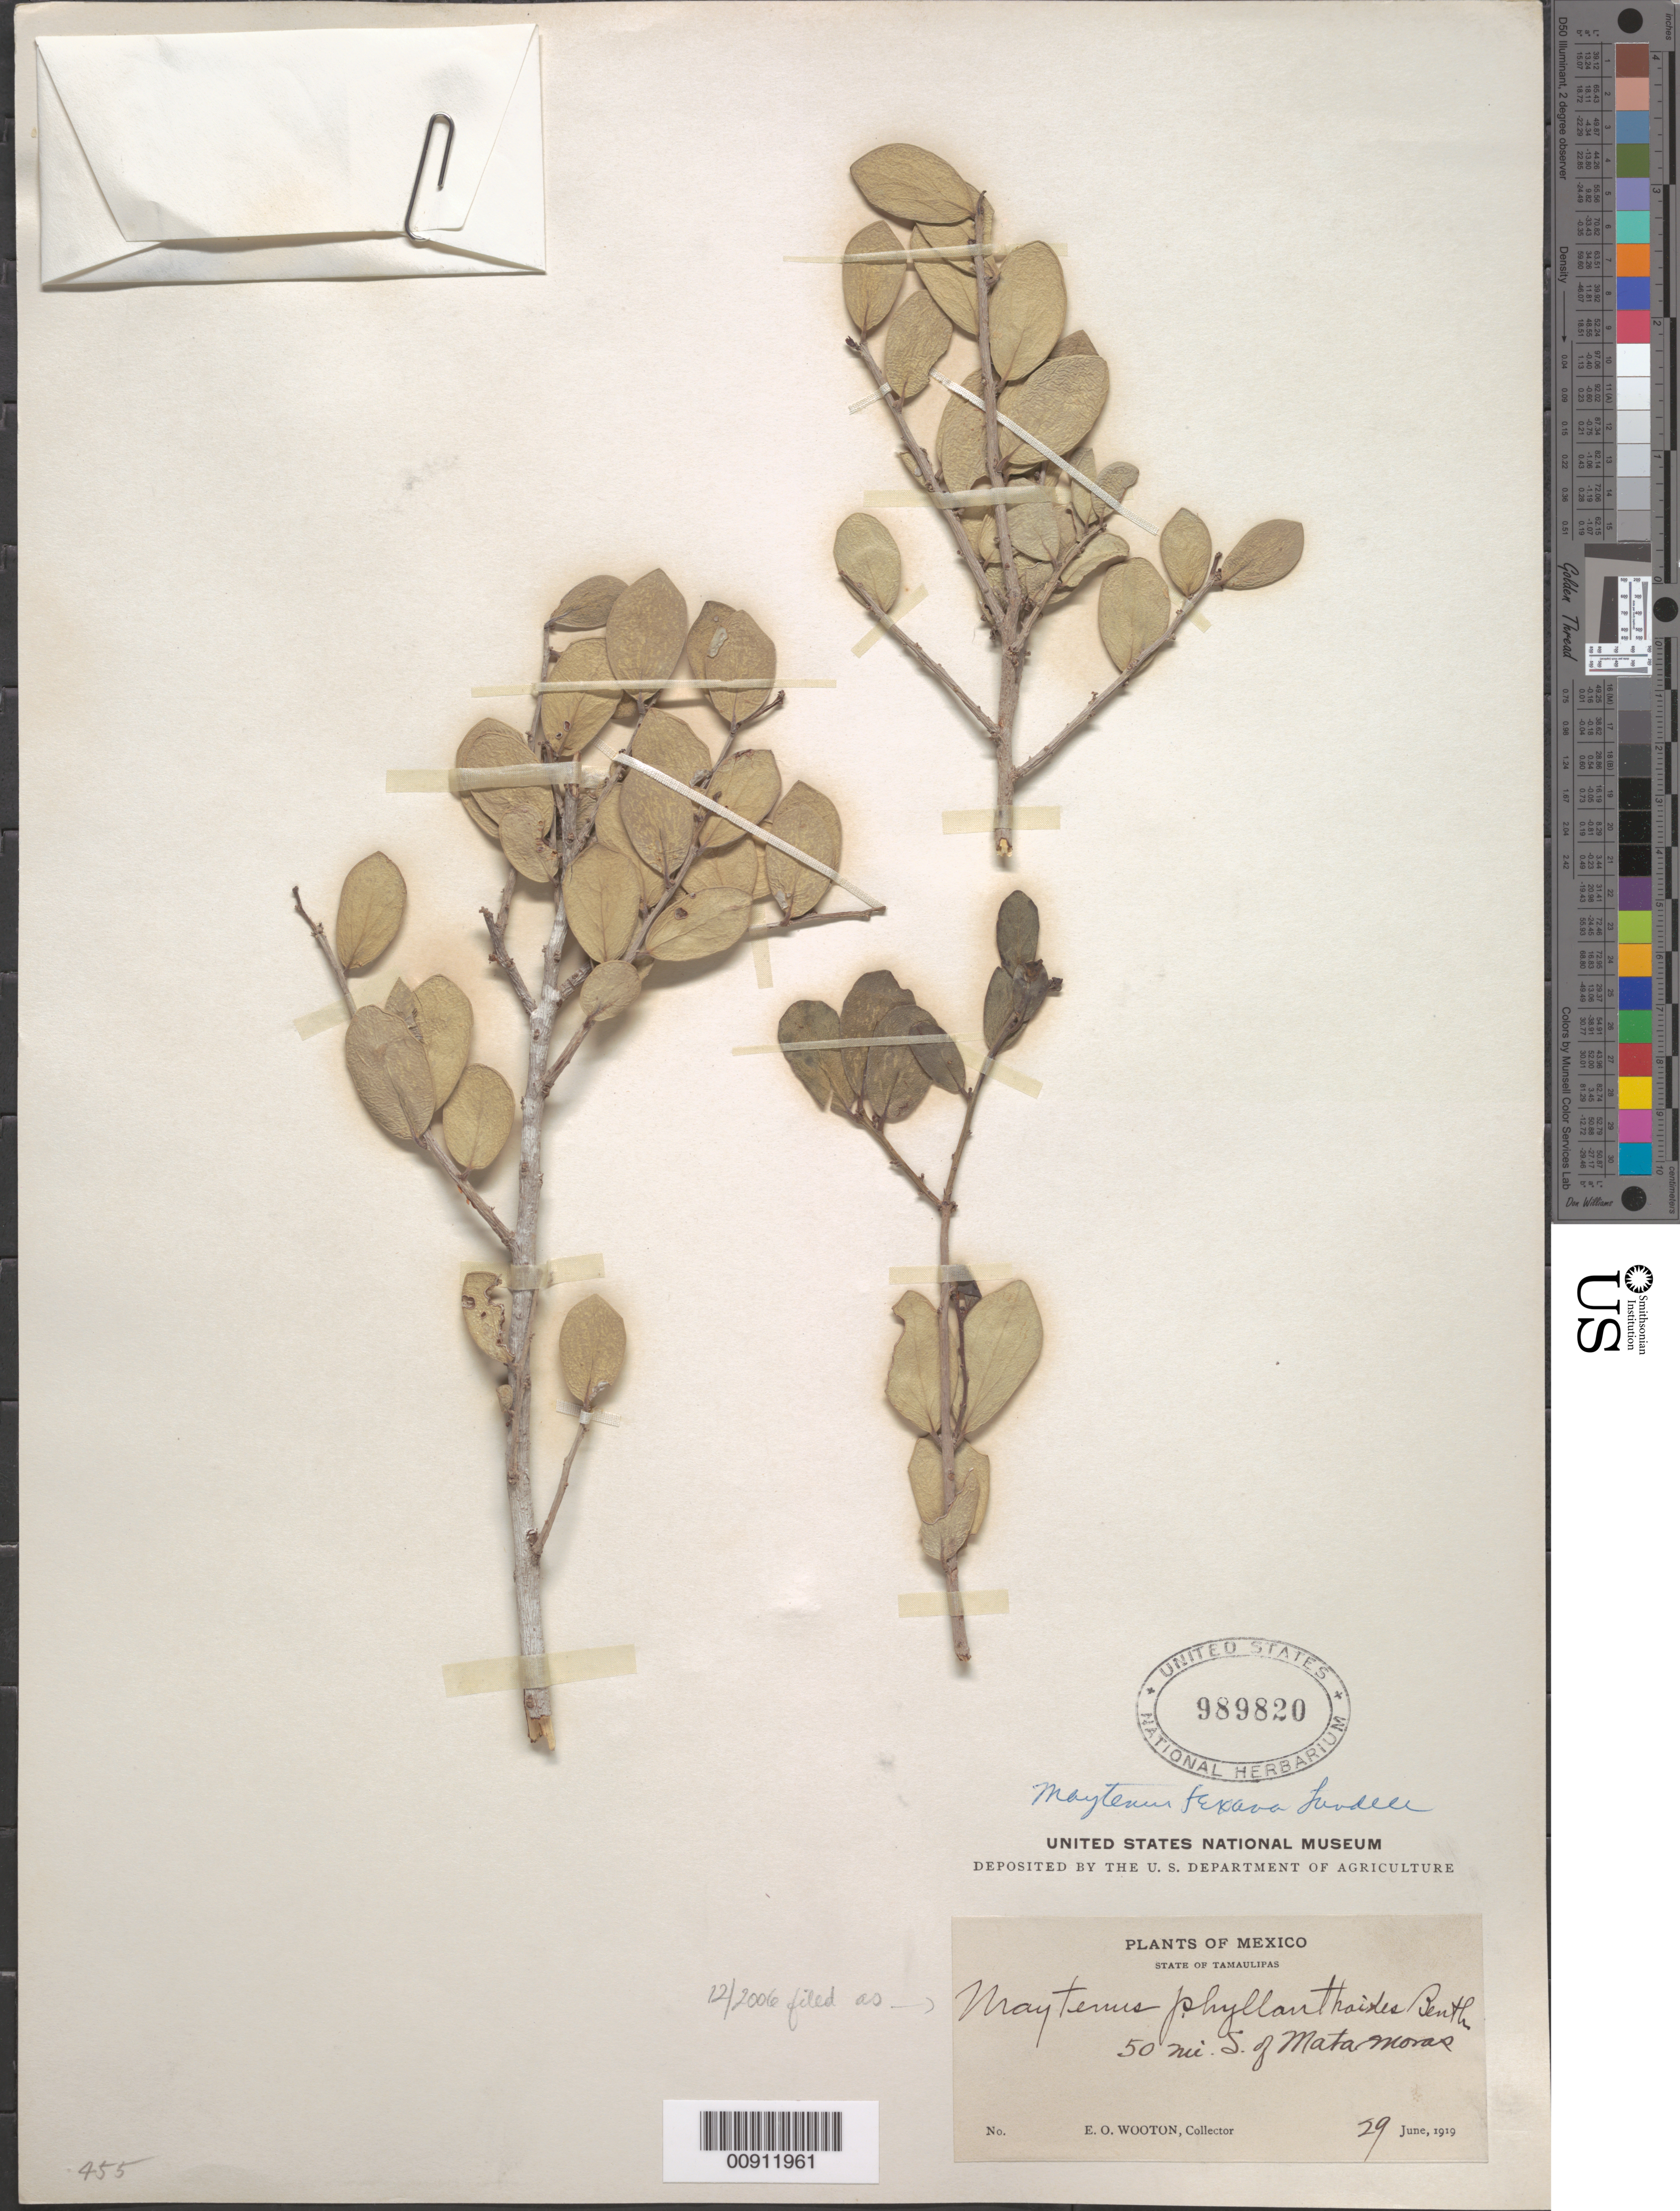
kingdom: Plantae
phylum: Tracheophyta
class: Magnoliopsida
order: Celastrales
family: Celastraceae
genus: Tricerma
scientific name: Tricerma texanum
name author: (Lundell) Lundell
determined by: Strong, Mark T., (BOT), Smithsonian Institution - National Museum of Natural History (UNITED STATES)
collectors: E. O. Wooton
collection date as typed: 29 Jun 1919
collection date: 1919-06-29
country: Mexico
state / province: Tamaulipas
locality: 50 mi. S of Matamoras [ possibly Matamoros], Tamaulipas.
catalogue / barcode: US 989820